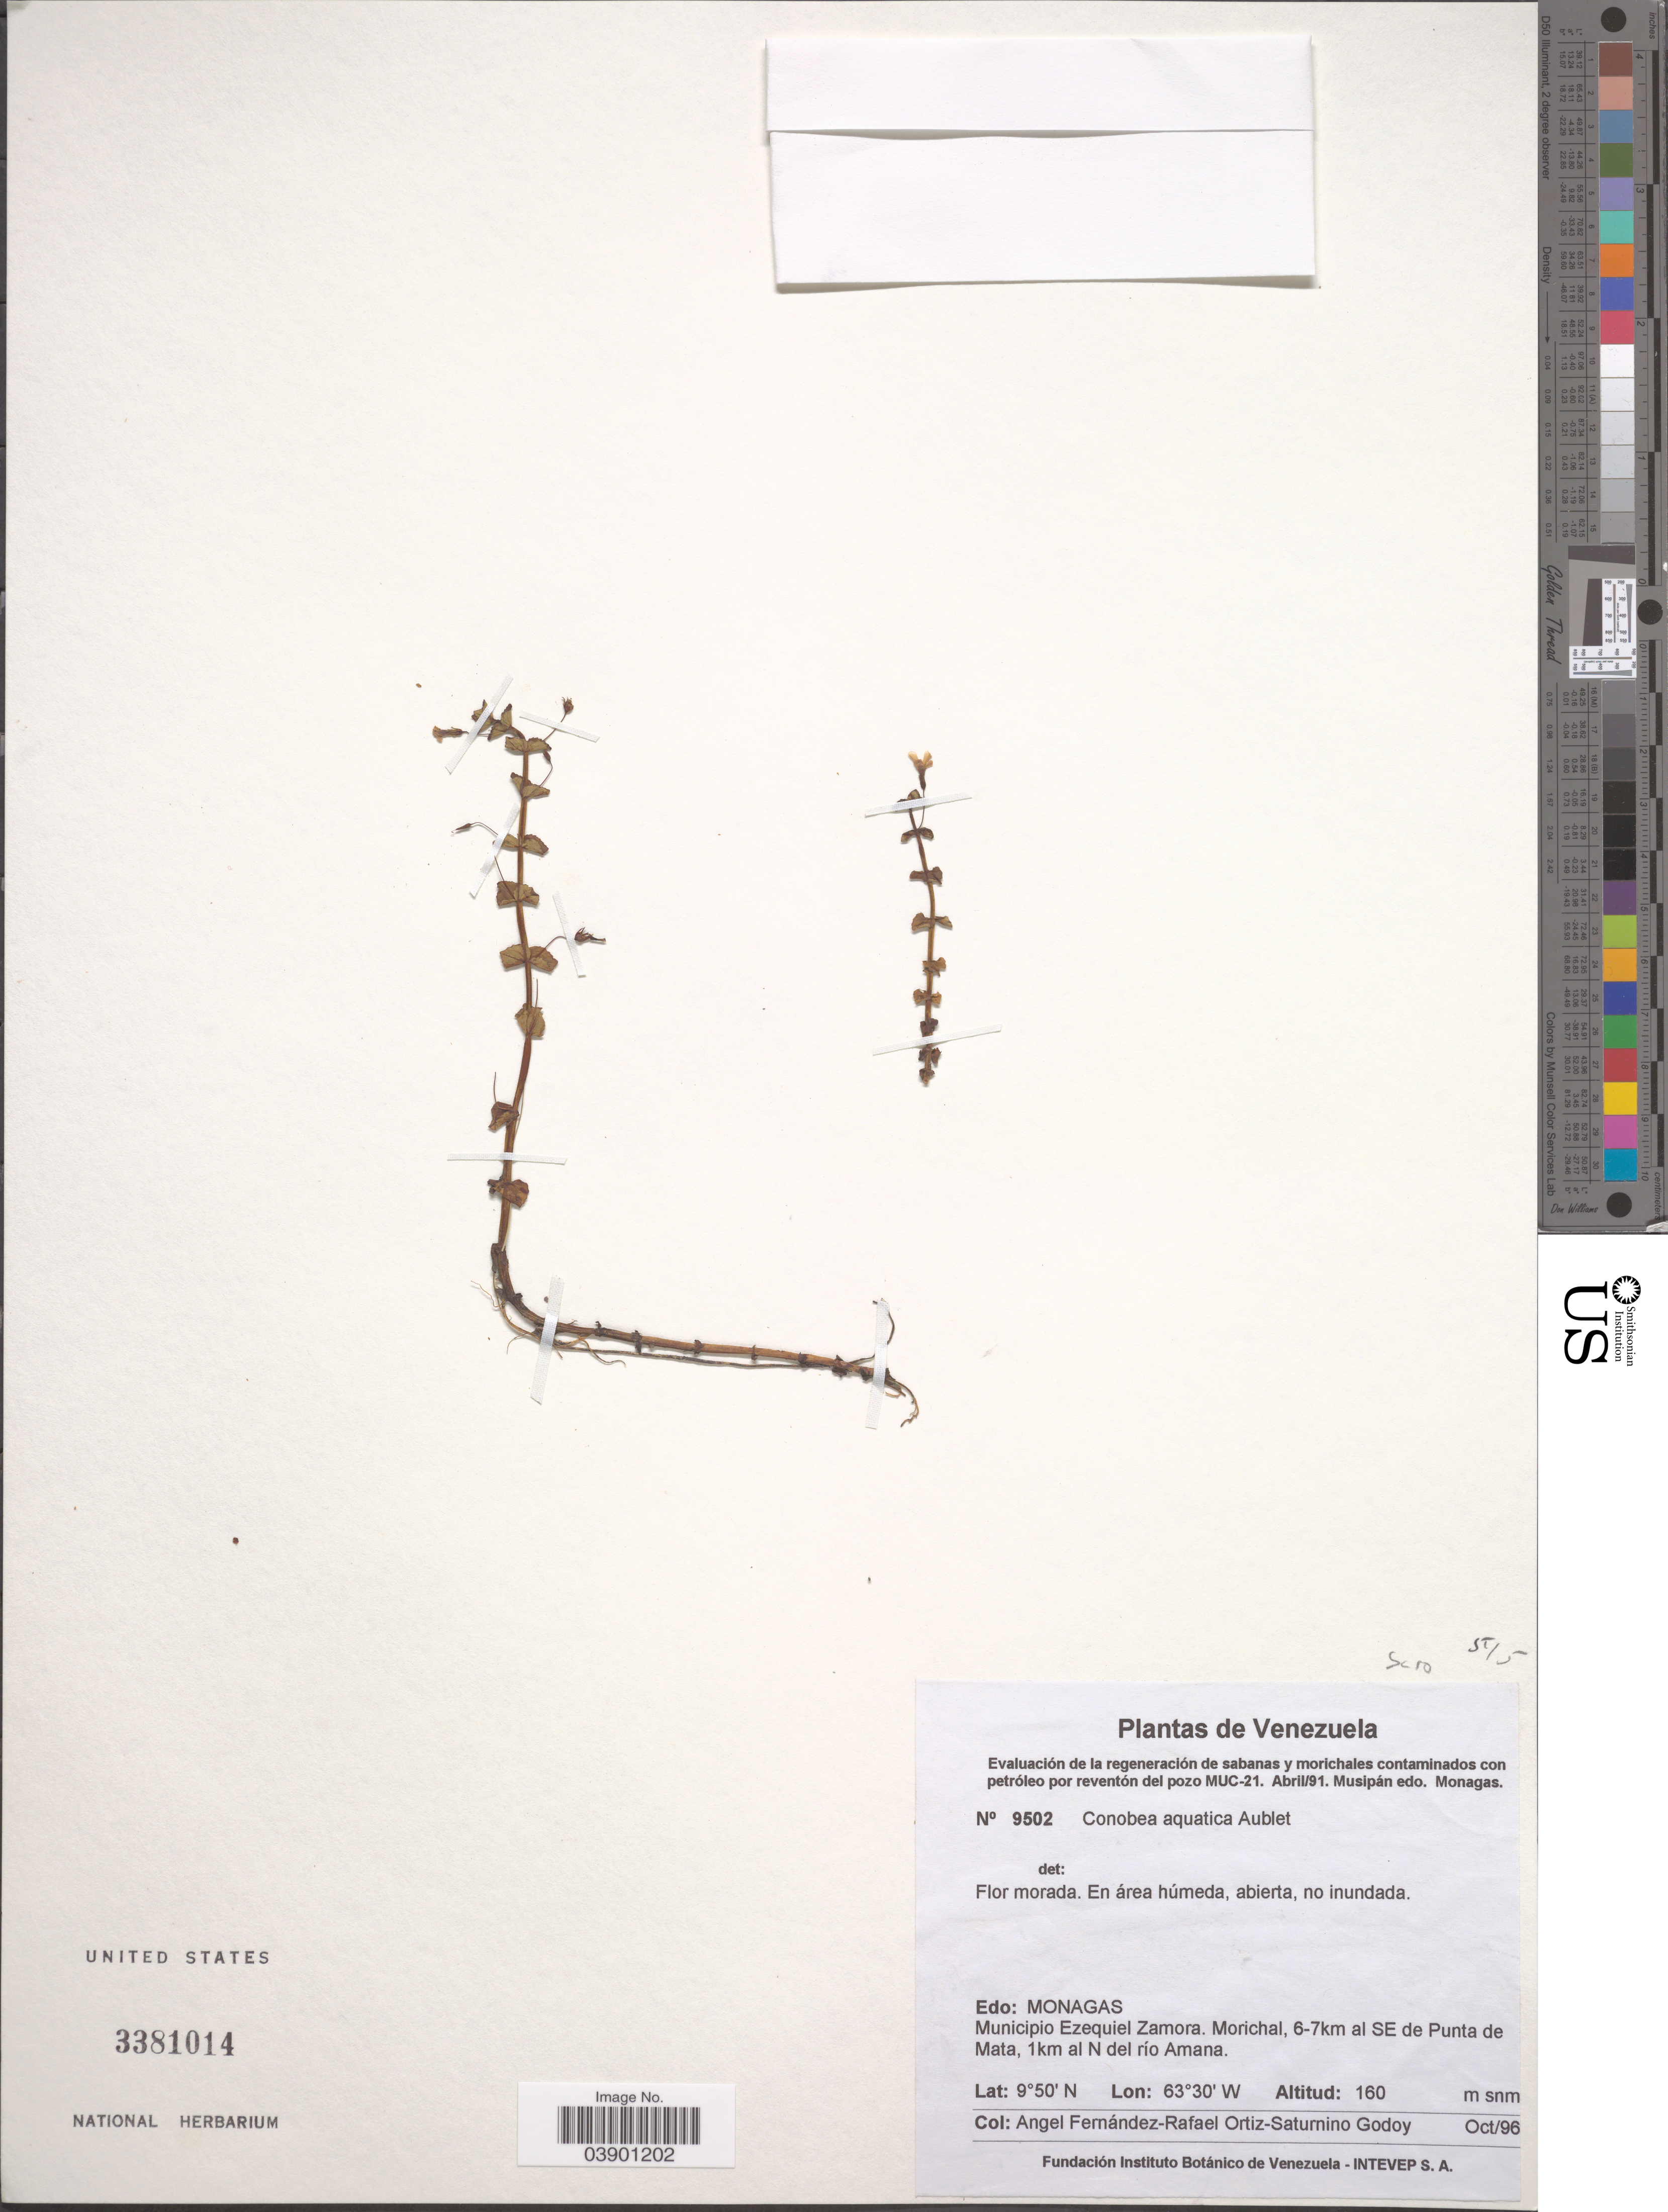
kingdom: Plantae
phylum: Tracheophyta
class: Magnoliopsida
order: Lamiales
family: Plantaginaceae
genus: Conobea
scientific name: Conobea aquatica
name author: Aubl.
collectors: A. Fernández-Rafael & O. Saturnino Godoy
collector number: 9502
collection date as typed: Transcribed d/m/y: /10/96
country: Venezuela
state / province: Monagas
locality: Municipio Ezequiel Zamora. Morichal, 6-7km al SE de Punta de Mata, 1km al N del río Amana.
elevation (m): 160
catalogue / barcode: US 3381014